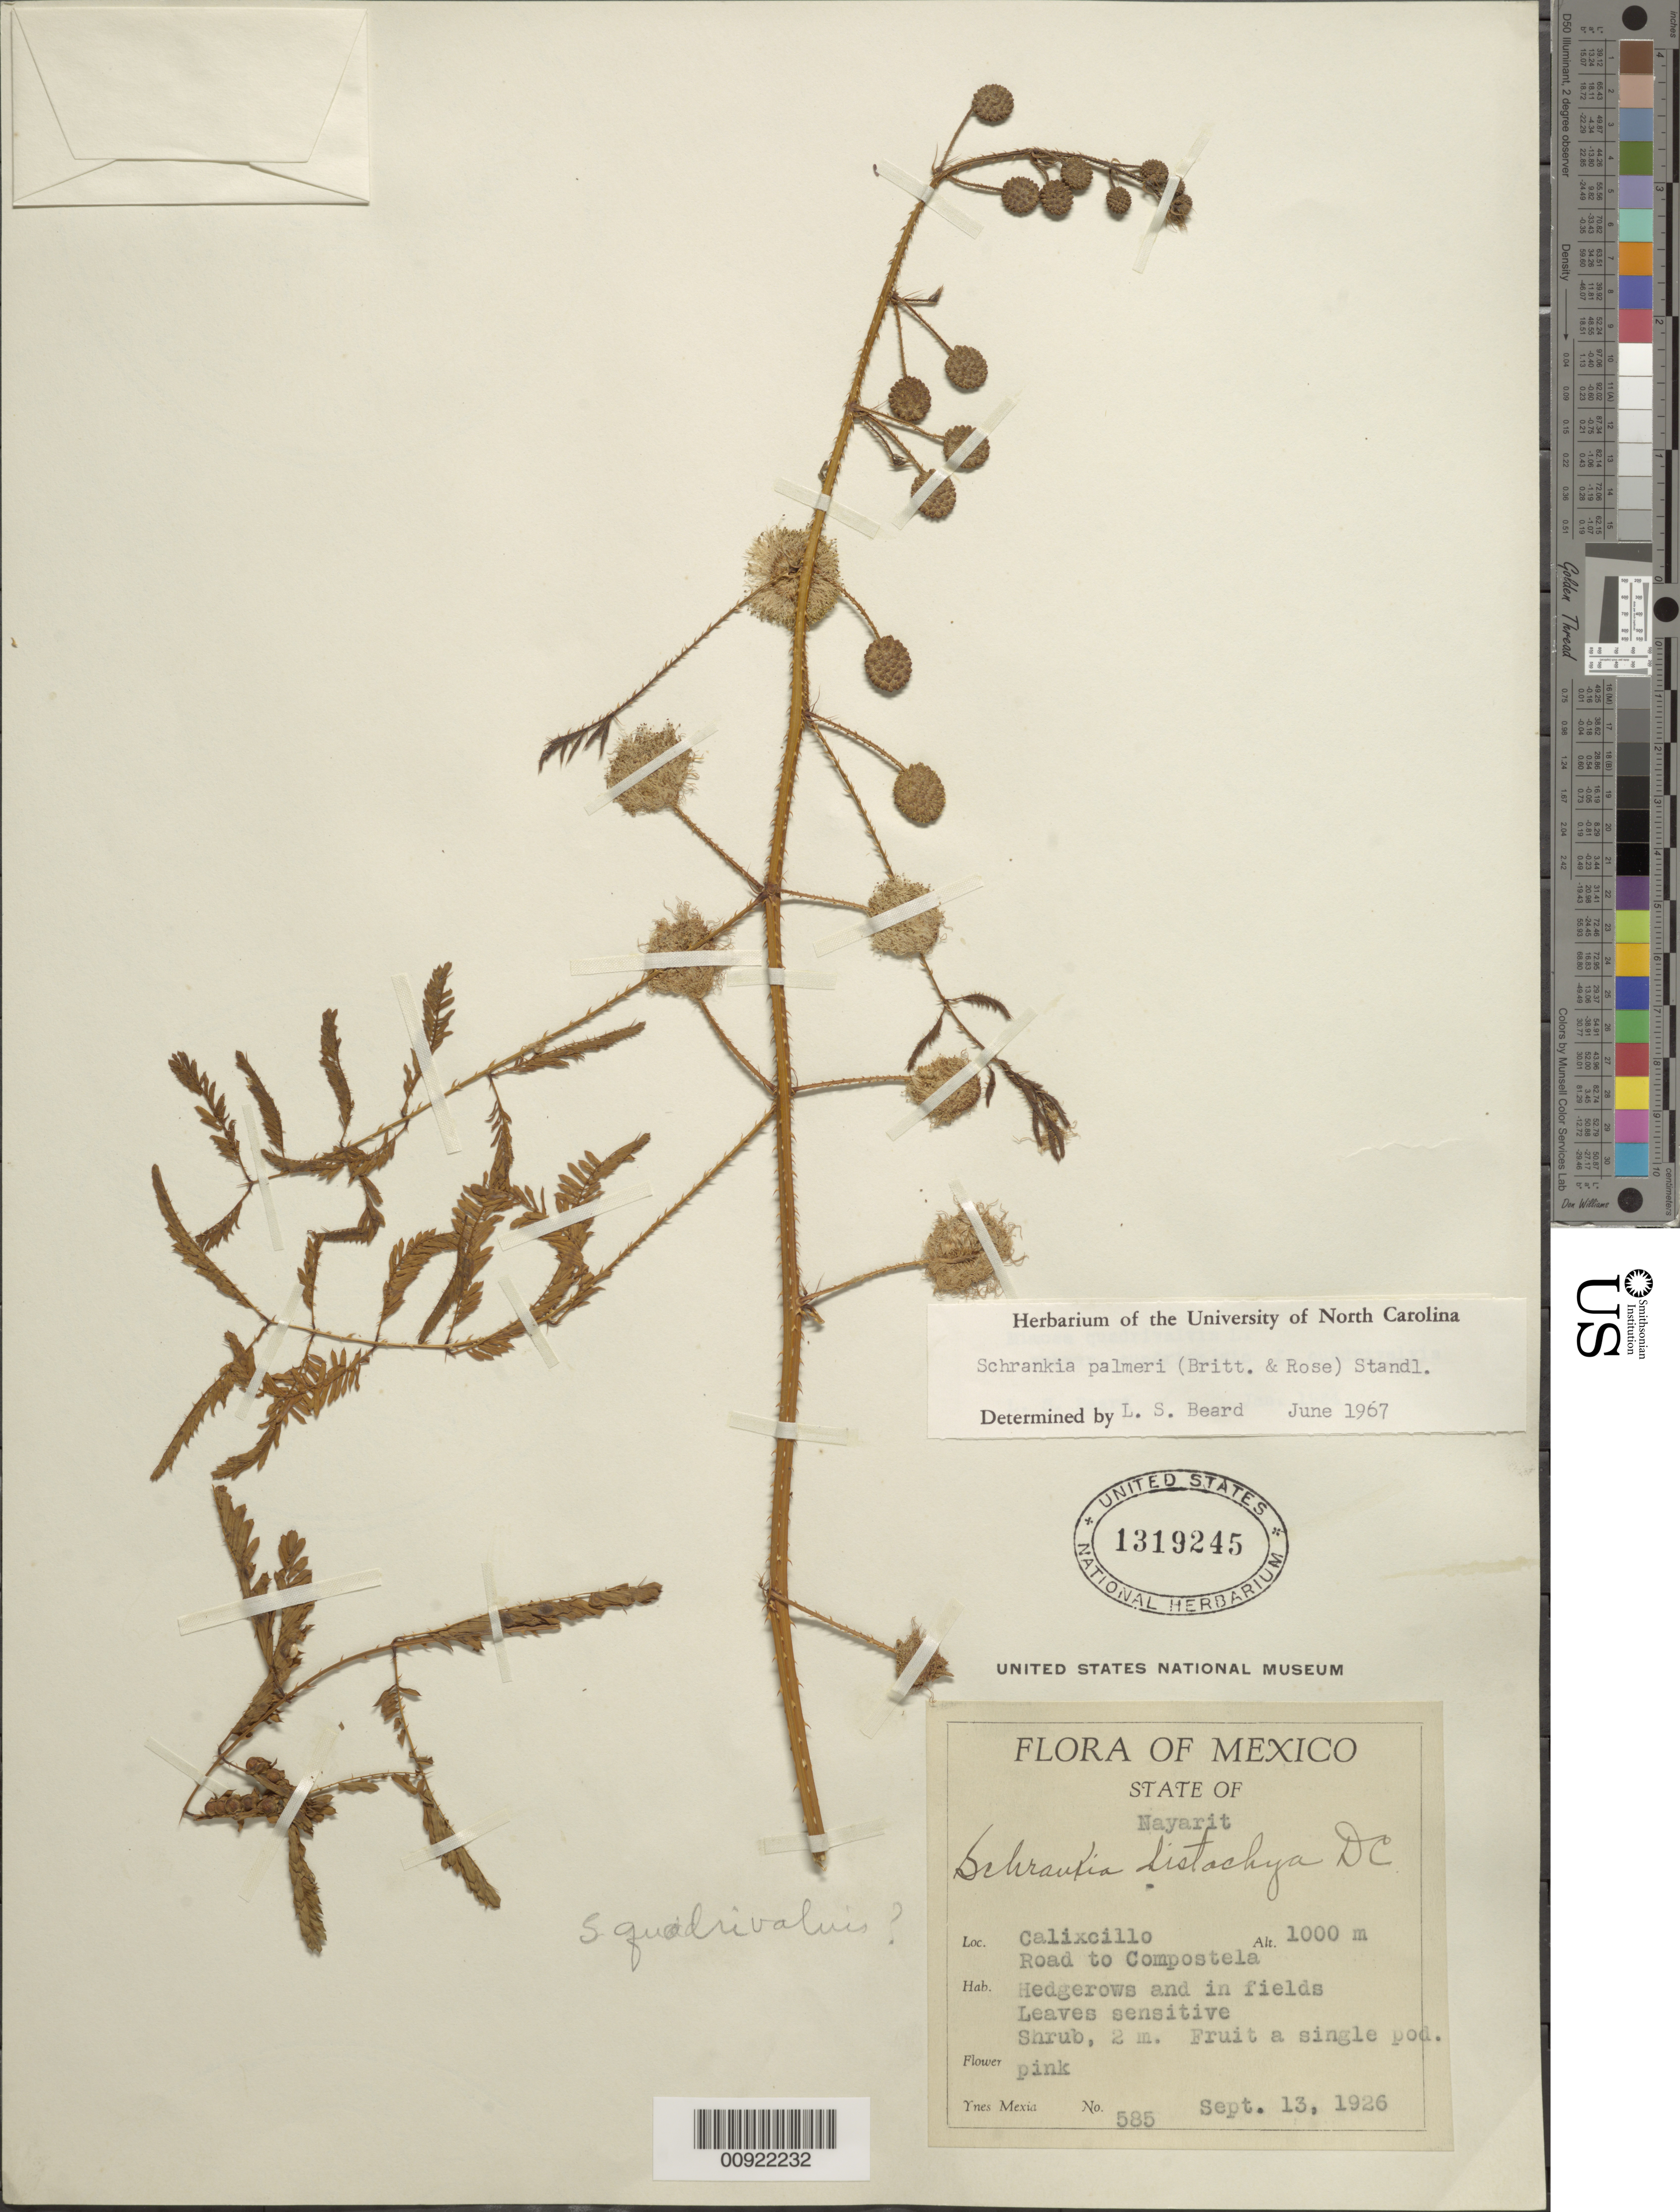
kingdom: Plantae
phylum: Tracheophyta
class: Magnoliopsida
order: Fabales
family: Fabaceae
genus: Mimosa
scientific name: Mimosa palmeri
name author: Rose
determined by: Strong, M. T., (US), Smithsonian Institution - National Museum of Natural History (UNITED STATES)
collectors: Y. Mexia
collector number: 585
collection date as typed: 13 Sep 1926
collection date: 1926-09-13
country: Mexico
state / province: Nayarit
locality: Calixcillo. Road to Compostela.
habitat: Hedgerows and in fields.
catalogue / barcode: US 1319245